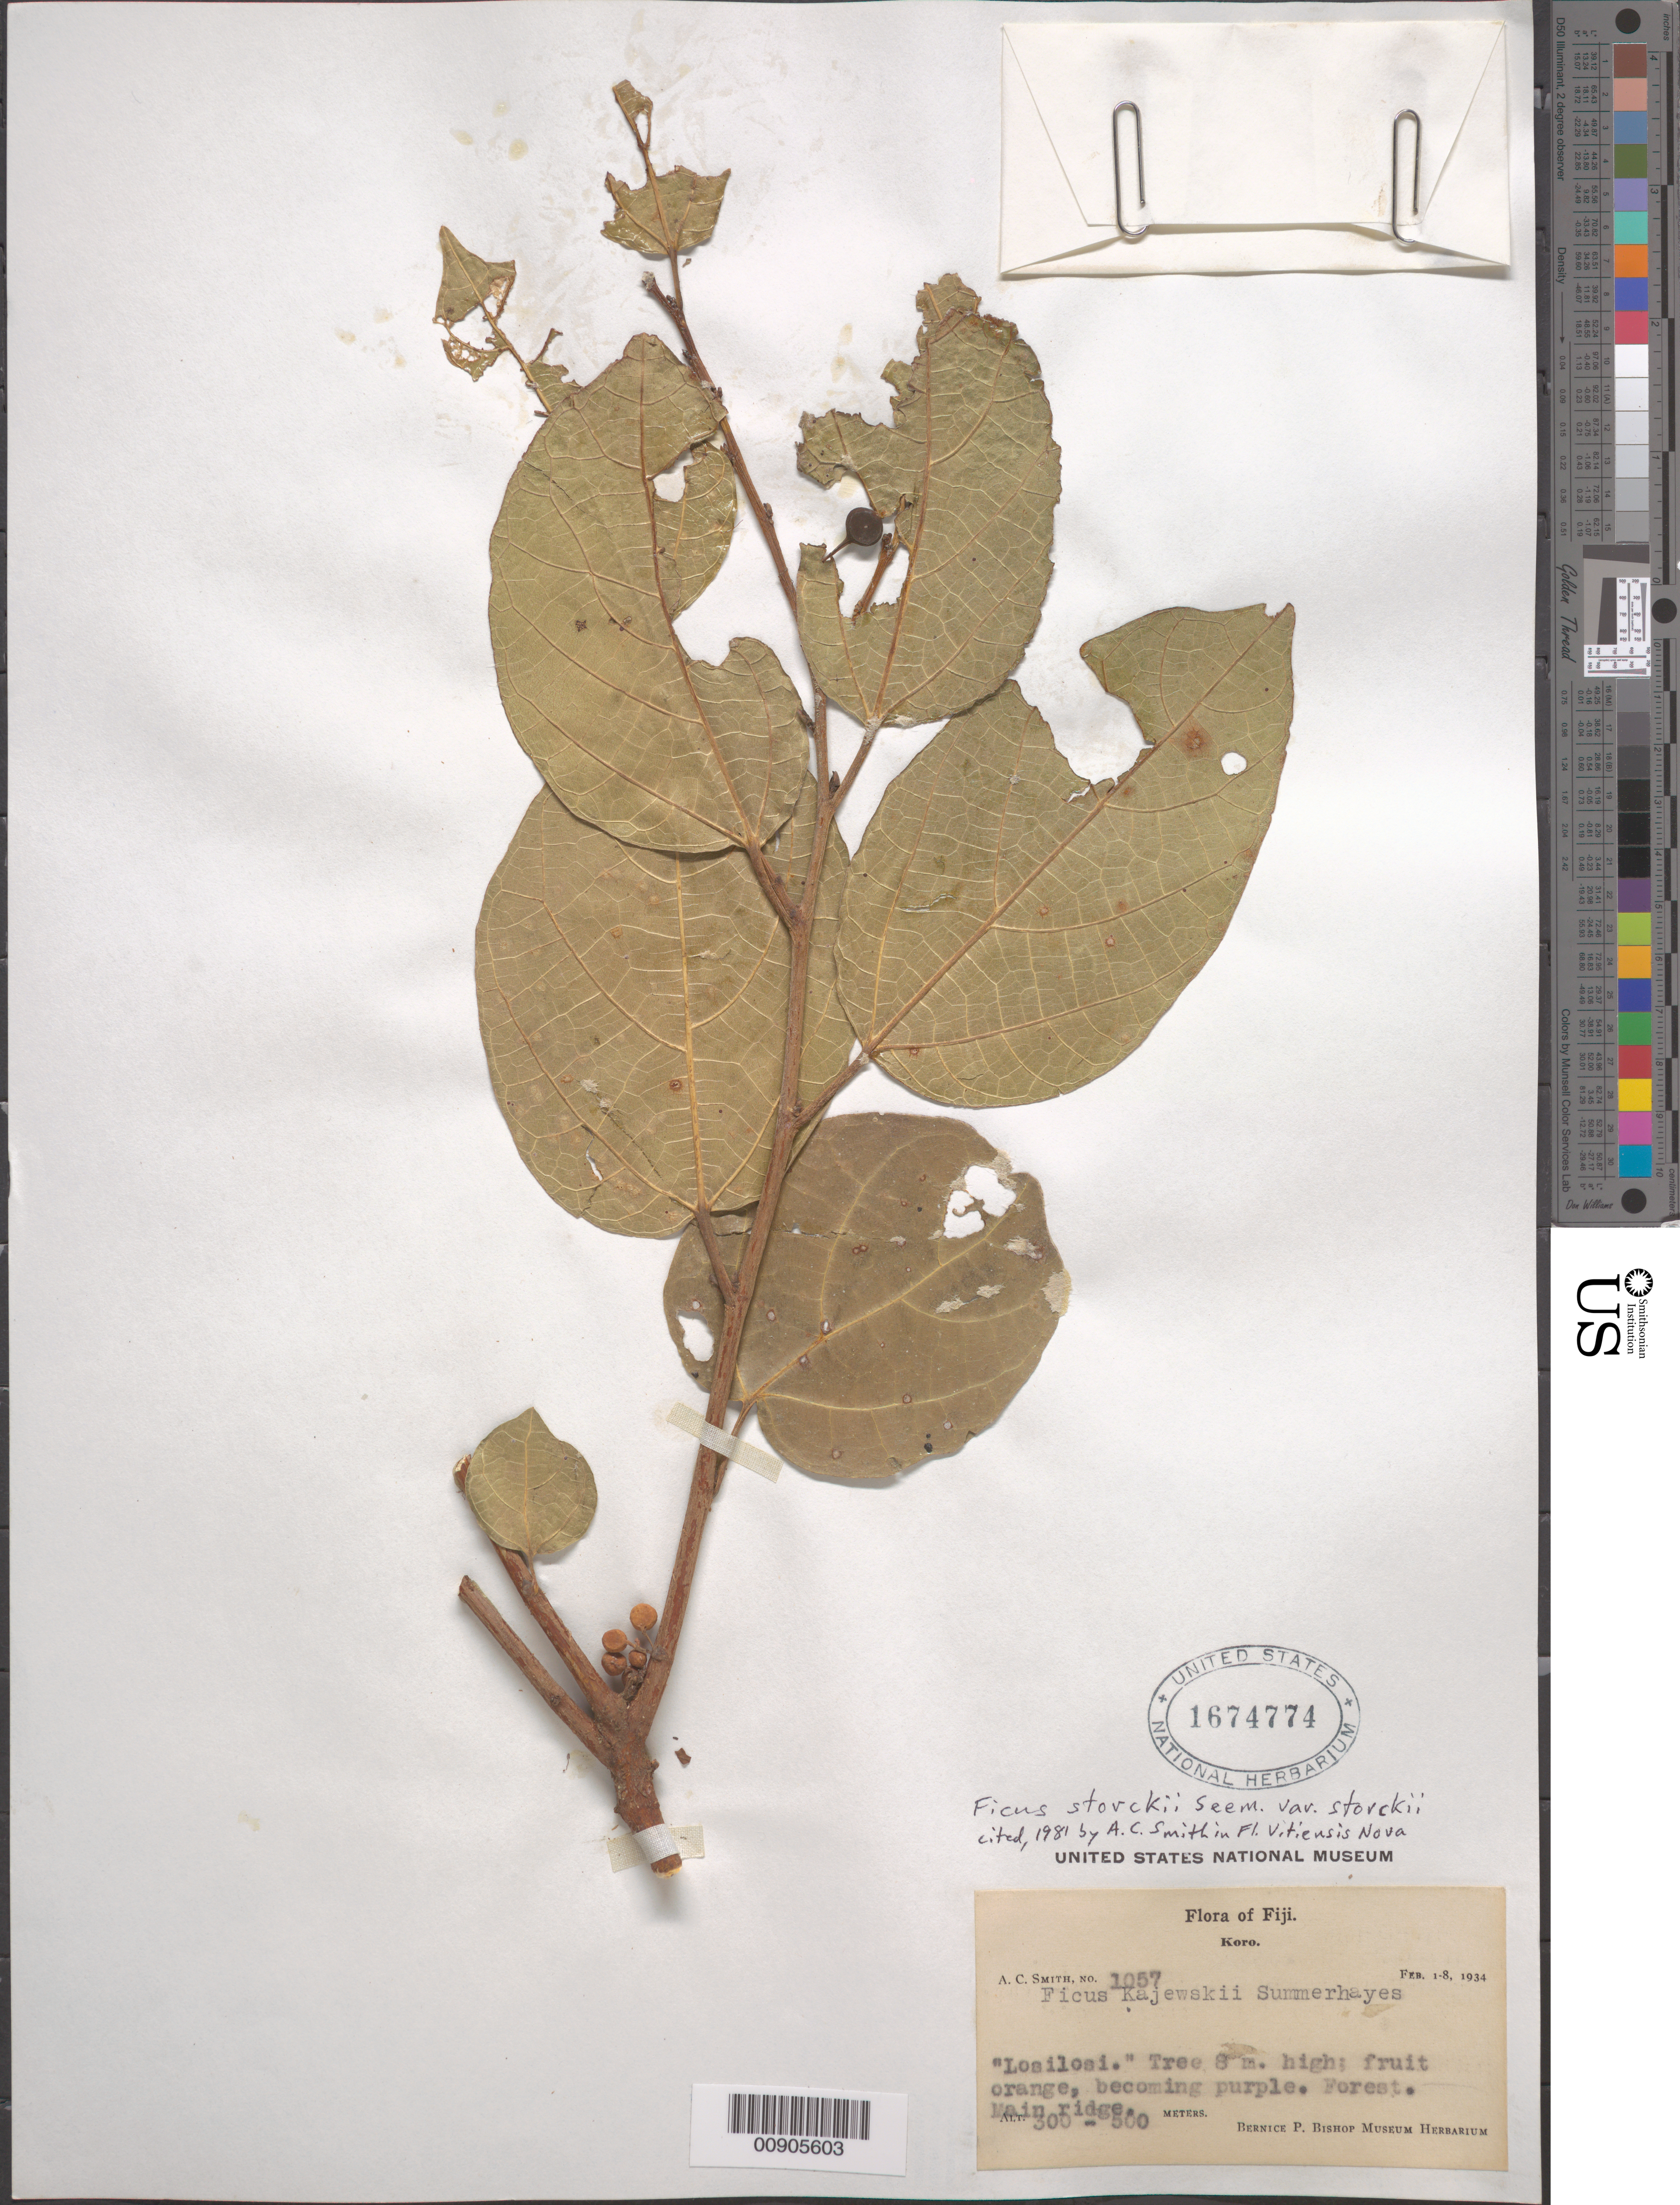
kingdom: Plantae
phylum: Tracheophyta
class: Magnoliopsida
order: Rosales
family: Moraceae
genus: Ficus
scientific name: Ficus storckii var. storckii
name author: Seem.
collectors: C. A. Smith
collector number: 1057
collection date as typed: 01 Feb 1934 to 08 Feb 1934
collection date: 1934-02-01/1934-02-08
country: Fiji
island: Koro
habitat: Forest, main ridge.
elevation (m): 300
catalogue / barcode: US 1674774